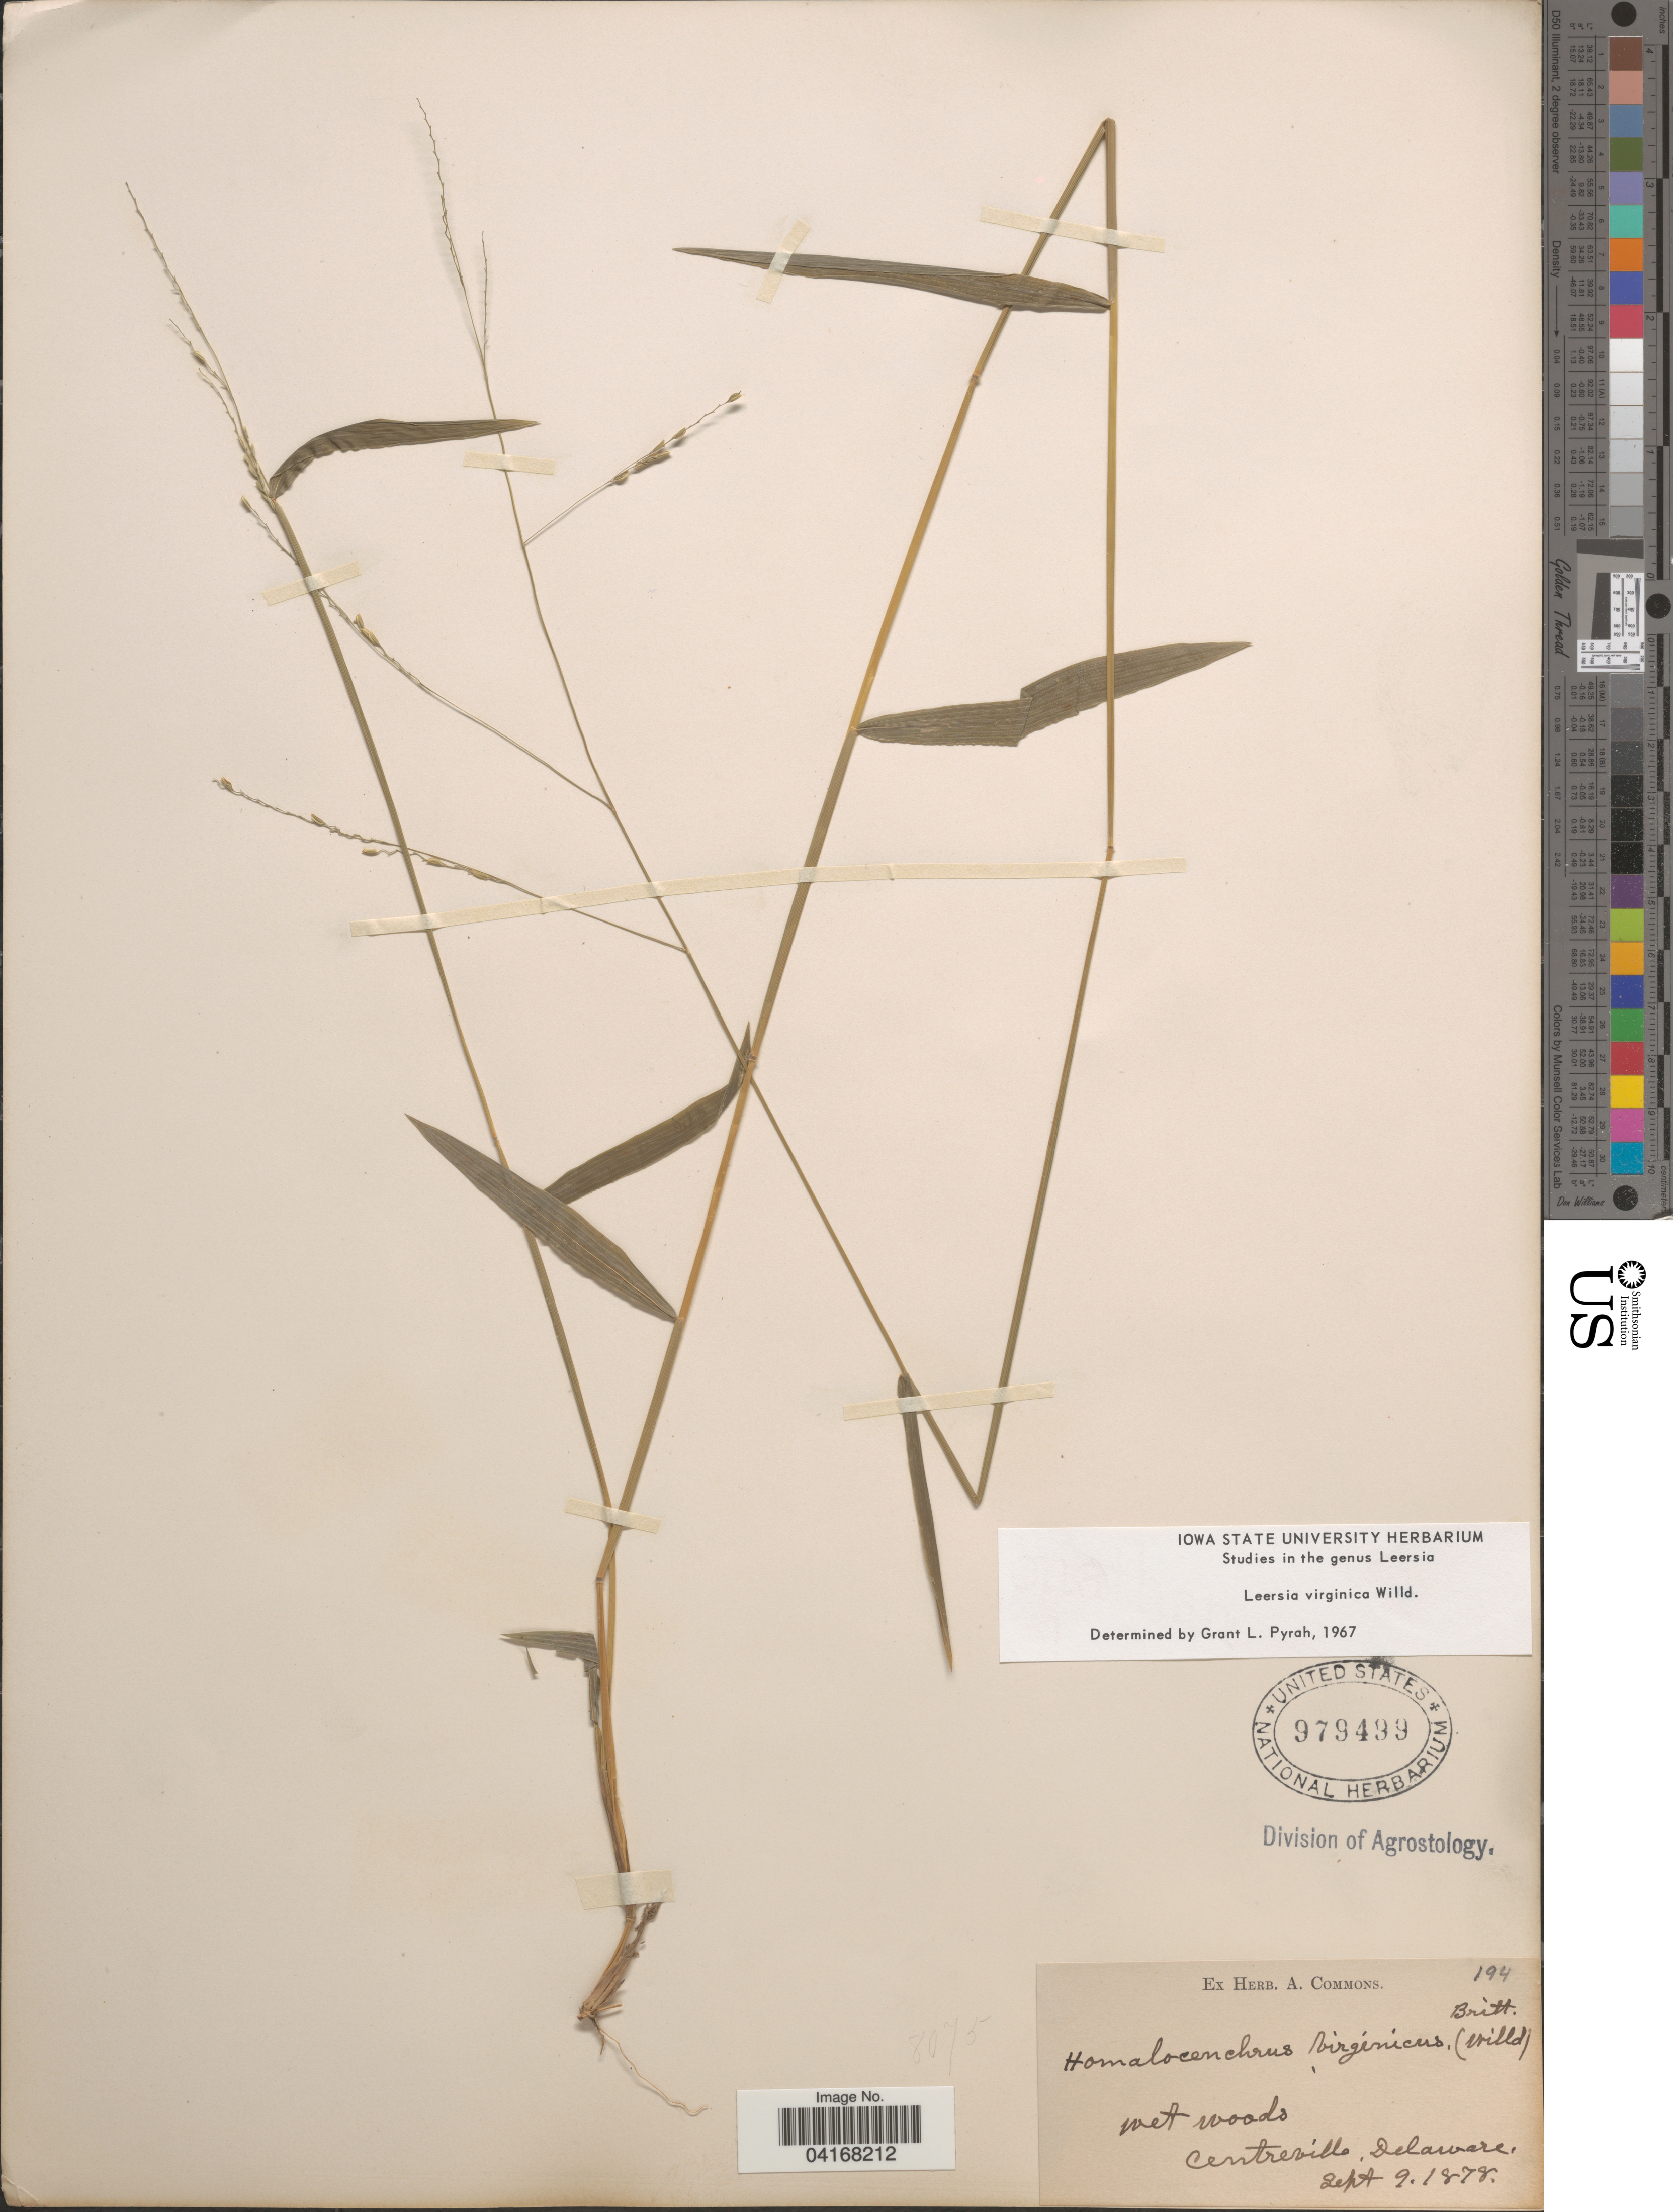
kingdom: Plantae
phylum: Tracheophyta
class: Liliopsida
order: Poales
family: Poaceae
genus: Leersia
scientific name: Leersia virginica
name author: Willd.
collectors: ex herb. A. Commons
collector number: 194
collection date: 1878-09-09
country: United States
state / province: Delaware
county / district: New Castle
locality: Centreville.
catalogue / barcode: US 979499